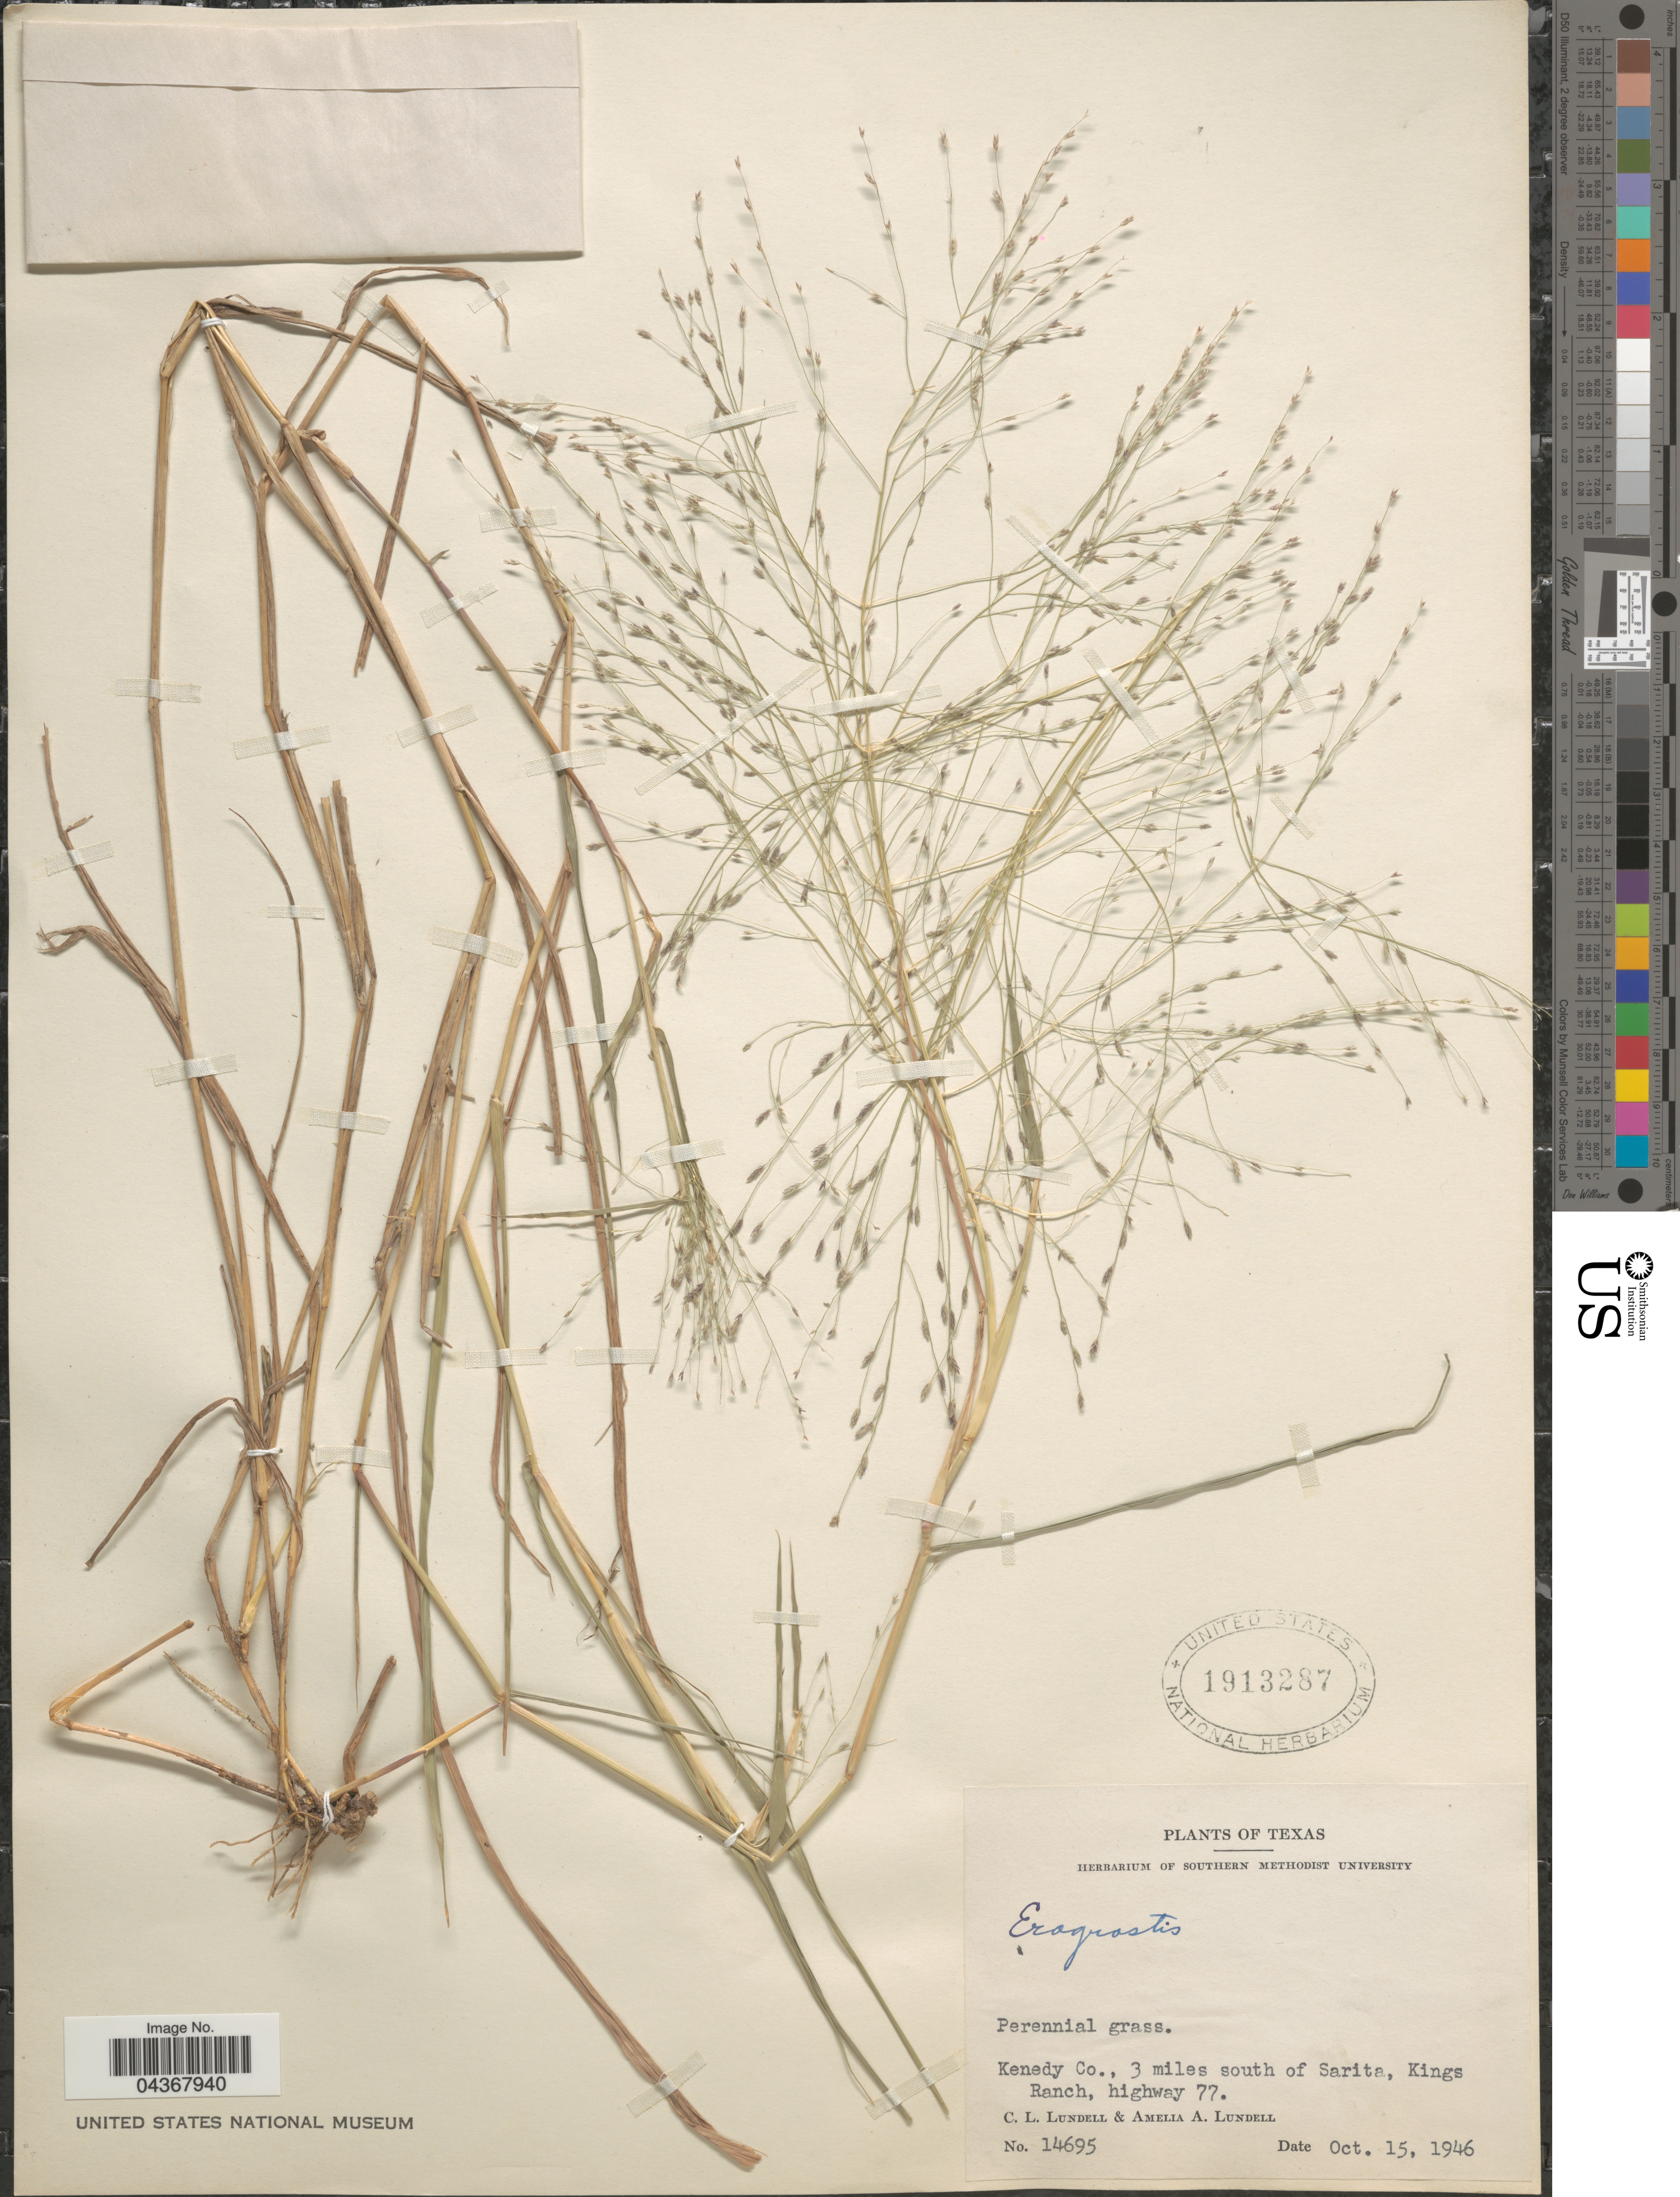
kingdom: Plantae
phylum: Tracheophyta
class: Liliopsida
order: Poales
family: Poaceae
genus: Eragrostis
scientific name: Eragrostis curtipedicellata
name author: Buckley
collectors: C. L. Lundell & A. A. Lundell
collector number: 14695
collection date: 1946-10-15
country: United States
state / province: Texas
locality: Kenedy Co., 3 miles south of Sarita, Kings Ranch, highway 77.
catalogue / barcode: US 1913287